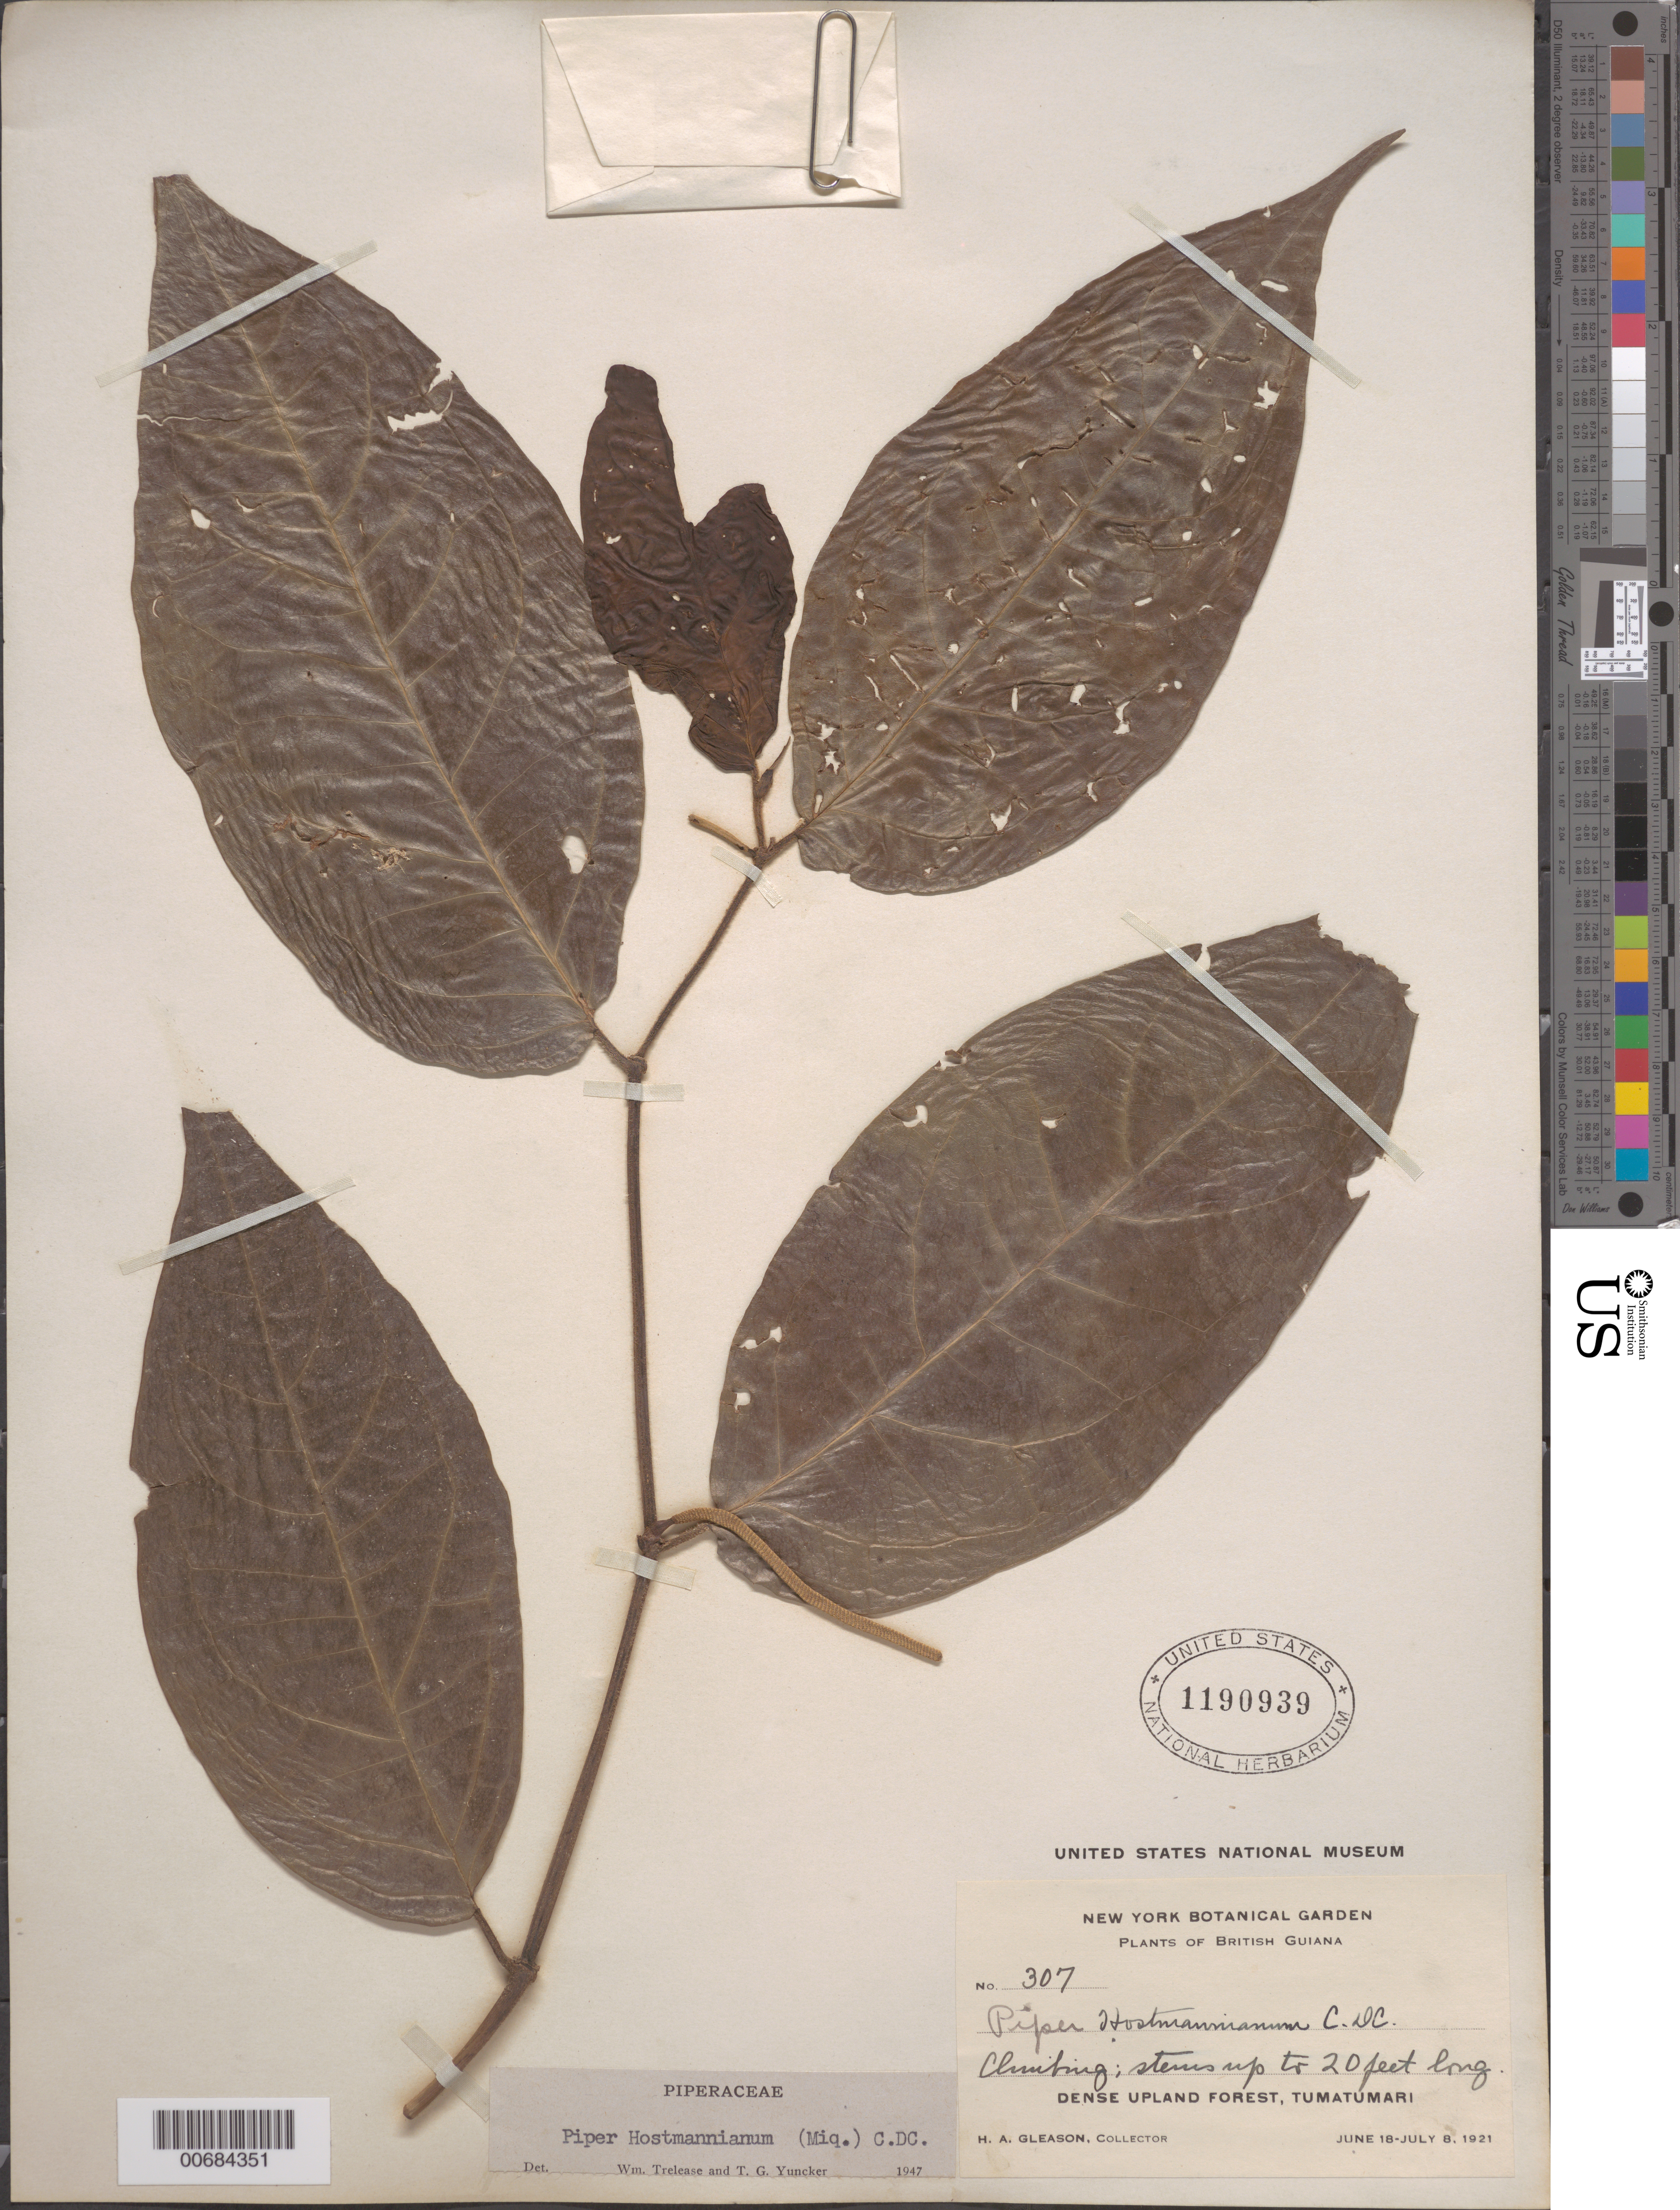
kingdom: Plantae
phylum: Tracheophyta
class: Magnoliopsida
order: Piperales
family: Piperaceae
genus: Piper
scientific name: Piper hostmannianum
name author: (Miq.) C. DC.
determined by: Trelease, W.; Yuncker, T. G.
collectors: H. A. Gleason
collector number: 307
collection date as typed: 18-Jun-21 to 8-Jul-21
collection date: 1921-06-18/1921-07-08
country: Guyana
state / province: Potaro-Siparuni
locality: Tumatumari Village, Potaro R.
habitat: Dense upland forest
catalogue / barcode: US 1190939